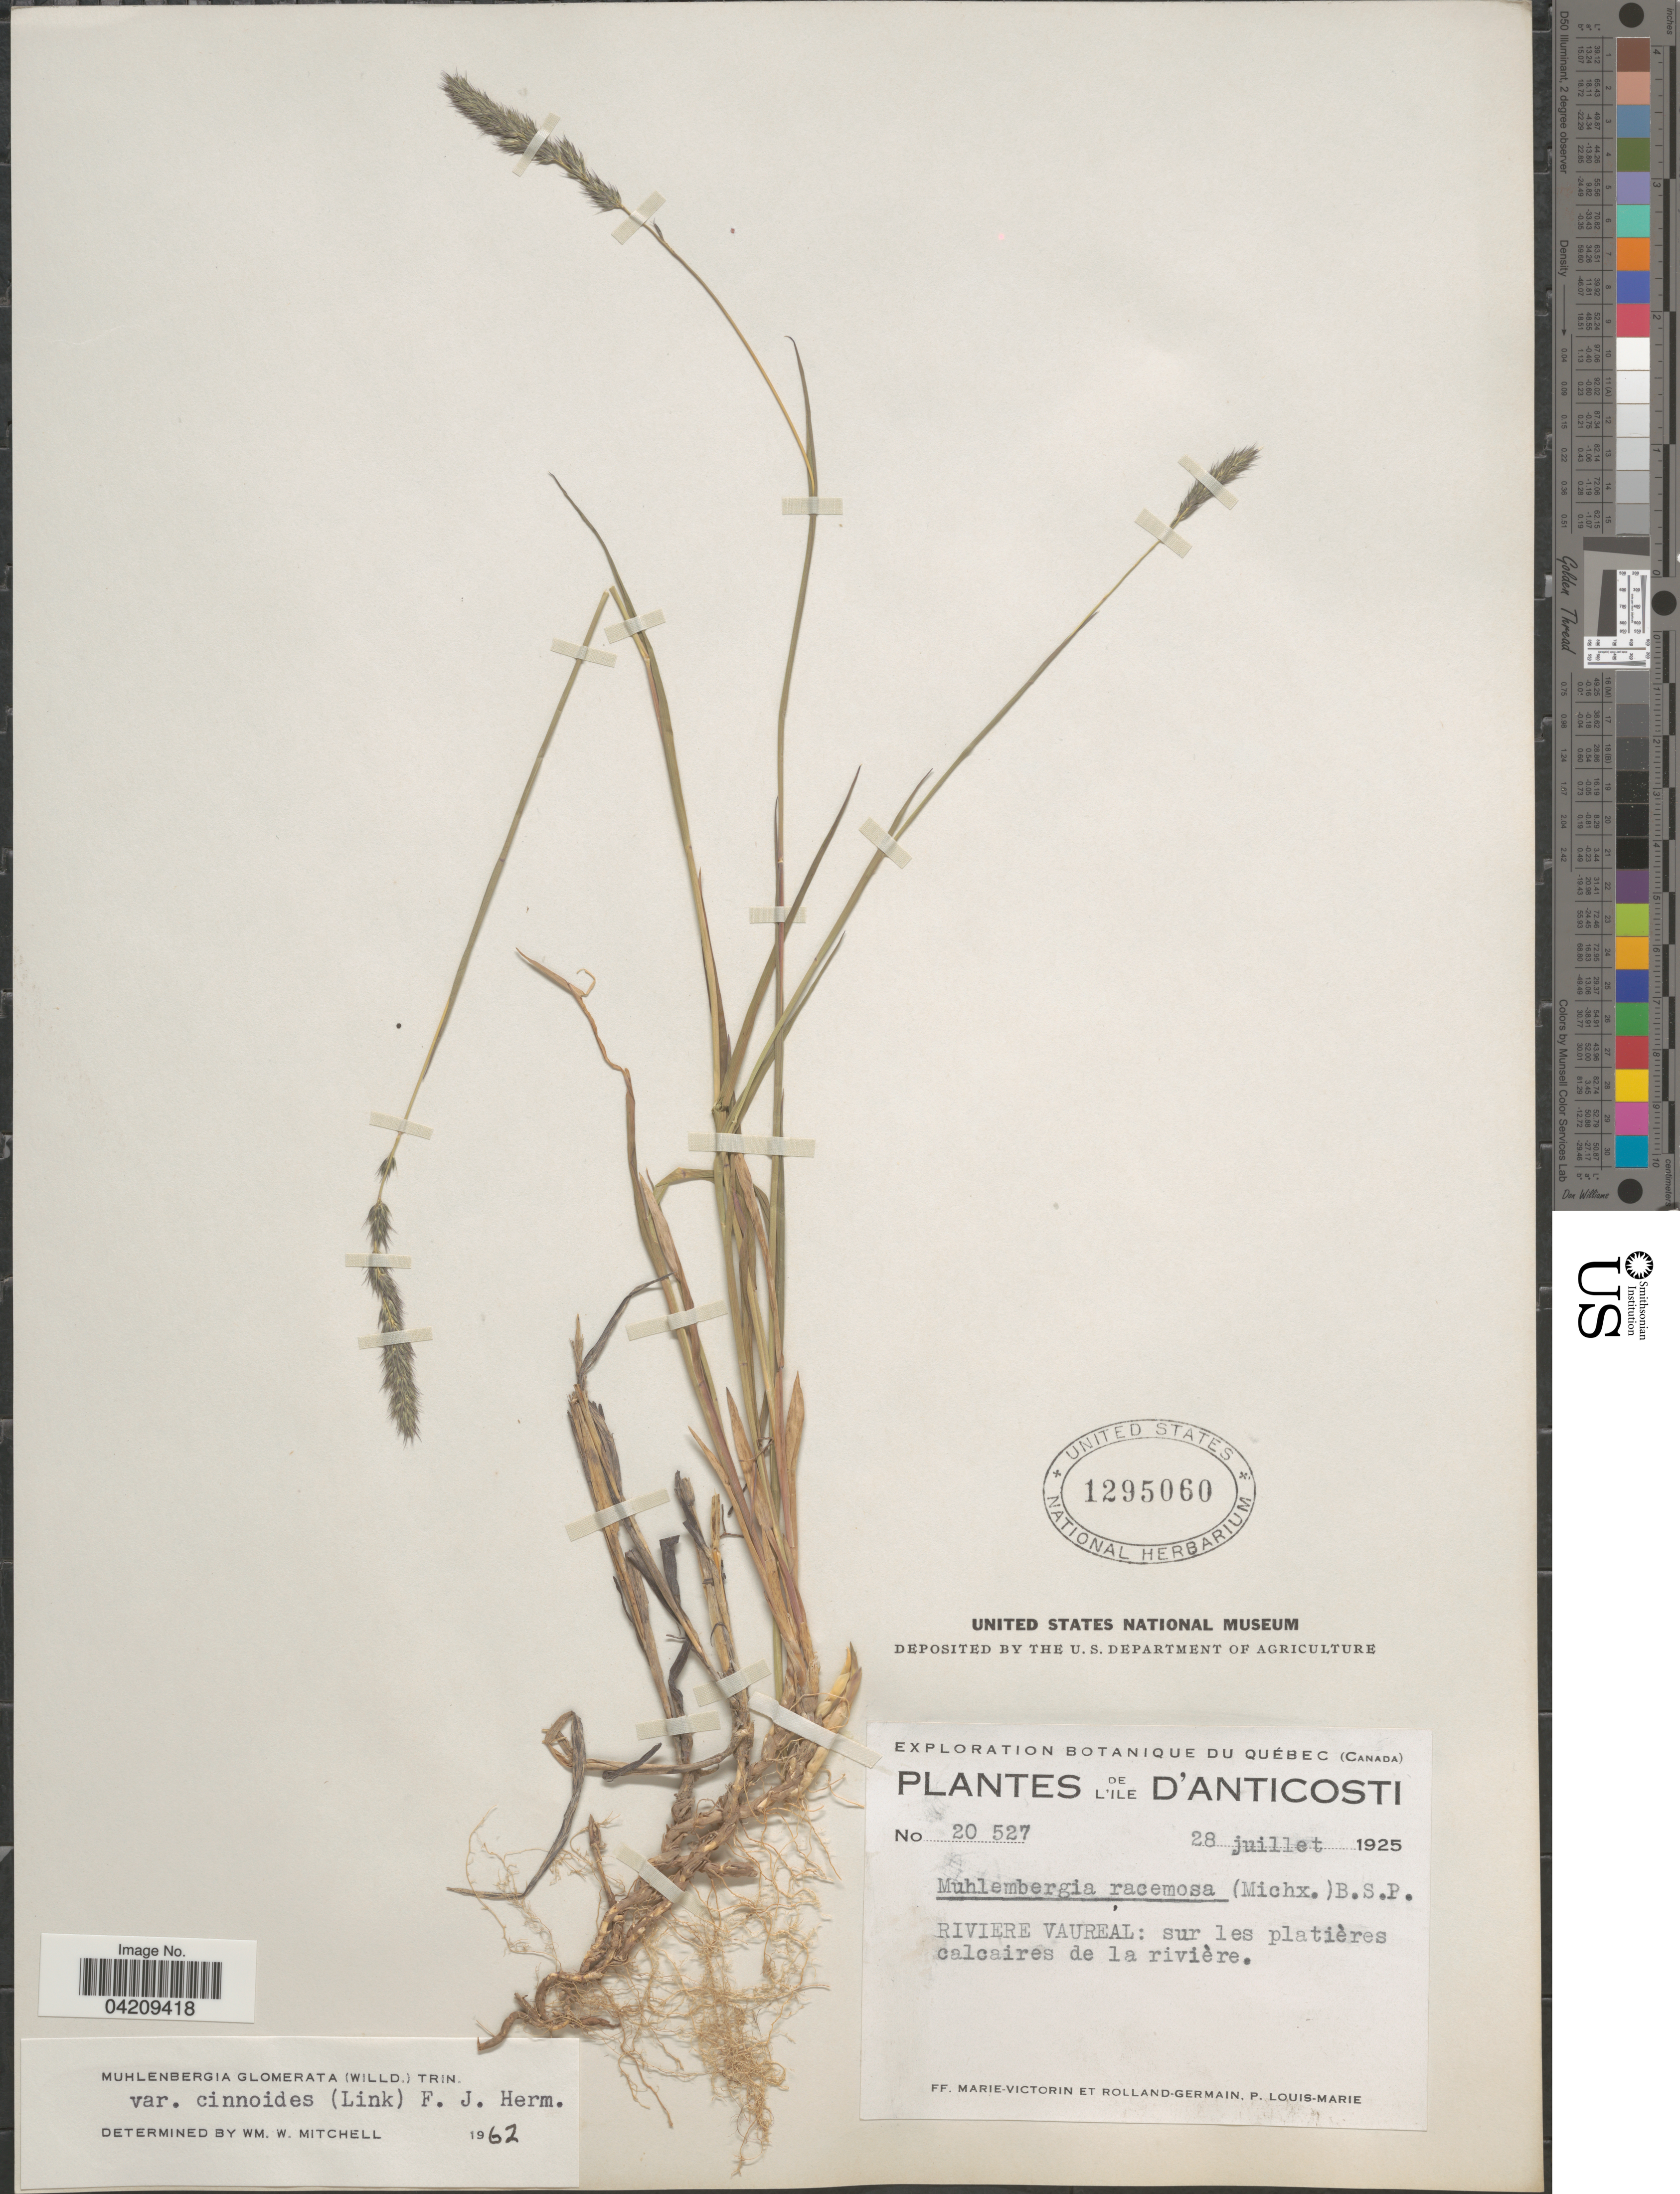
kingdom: Plantae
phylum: Tracheophyta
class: Liliopsida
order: Poales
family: Poaceae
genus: Muhlenbergia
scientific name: Muhlenbergia glomerata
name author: (Willd.) Trin.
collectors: F. Marie-Victorin, Rolland-Germain & L.-M. LaLonde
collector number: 20527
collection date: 1925-07-28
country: Canada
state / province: Quebec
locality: Exploration Botanique du Québec. Ile d'Anticosti. Riviere Vaureal: sur les platières calcaires de la rivière.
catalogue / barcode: US 1295060